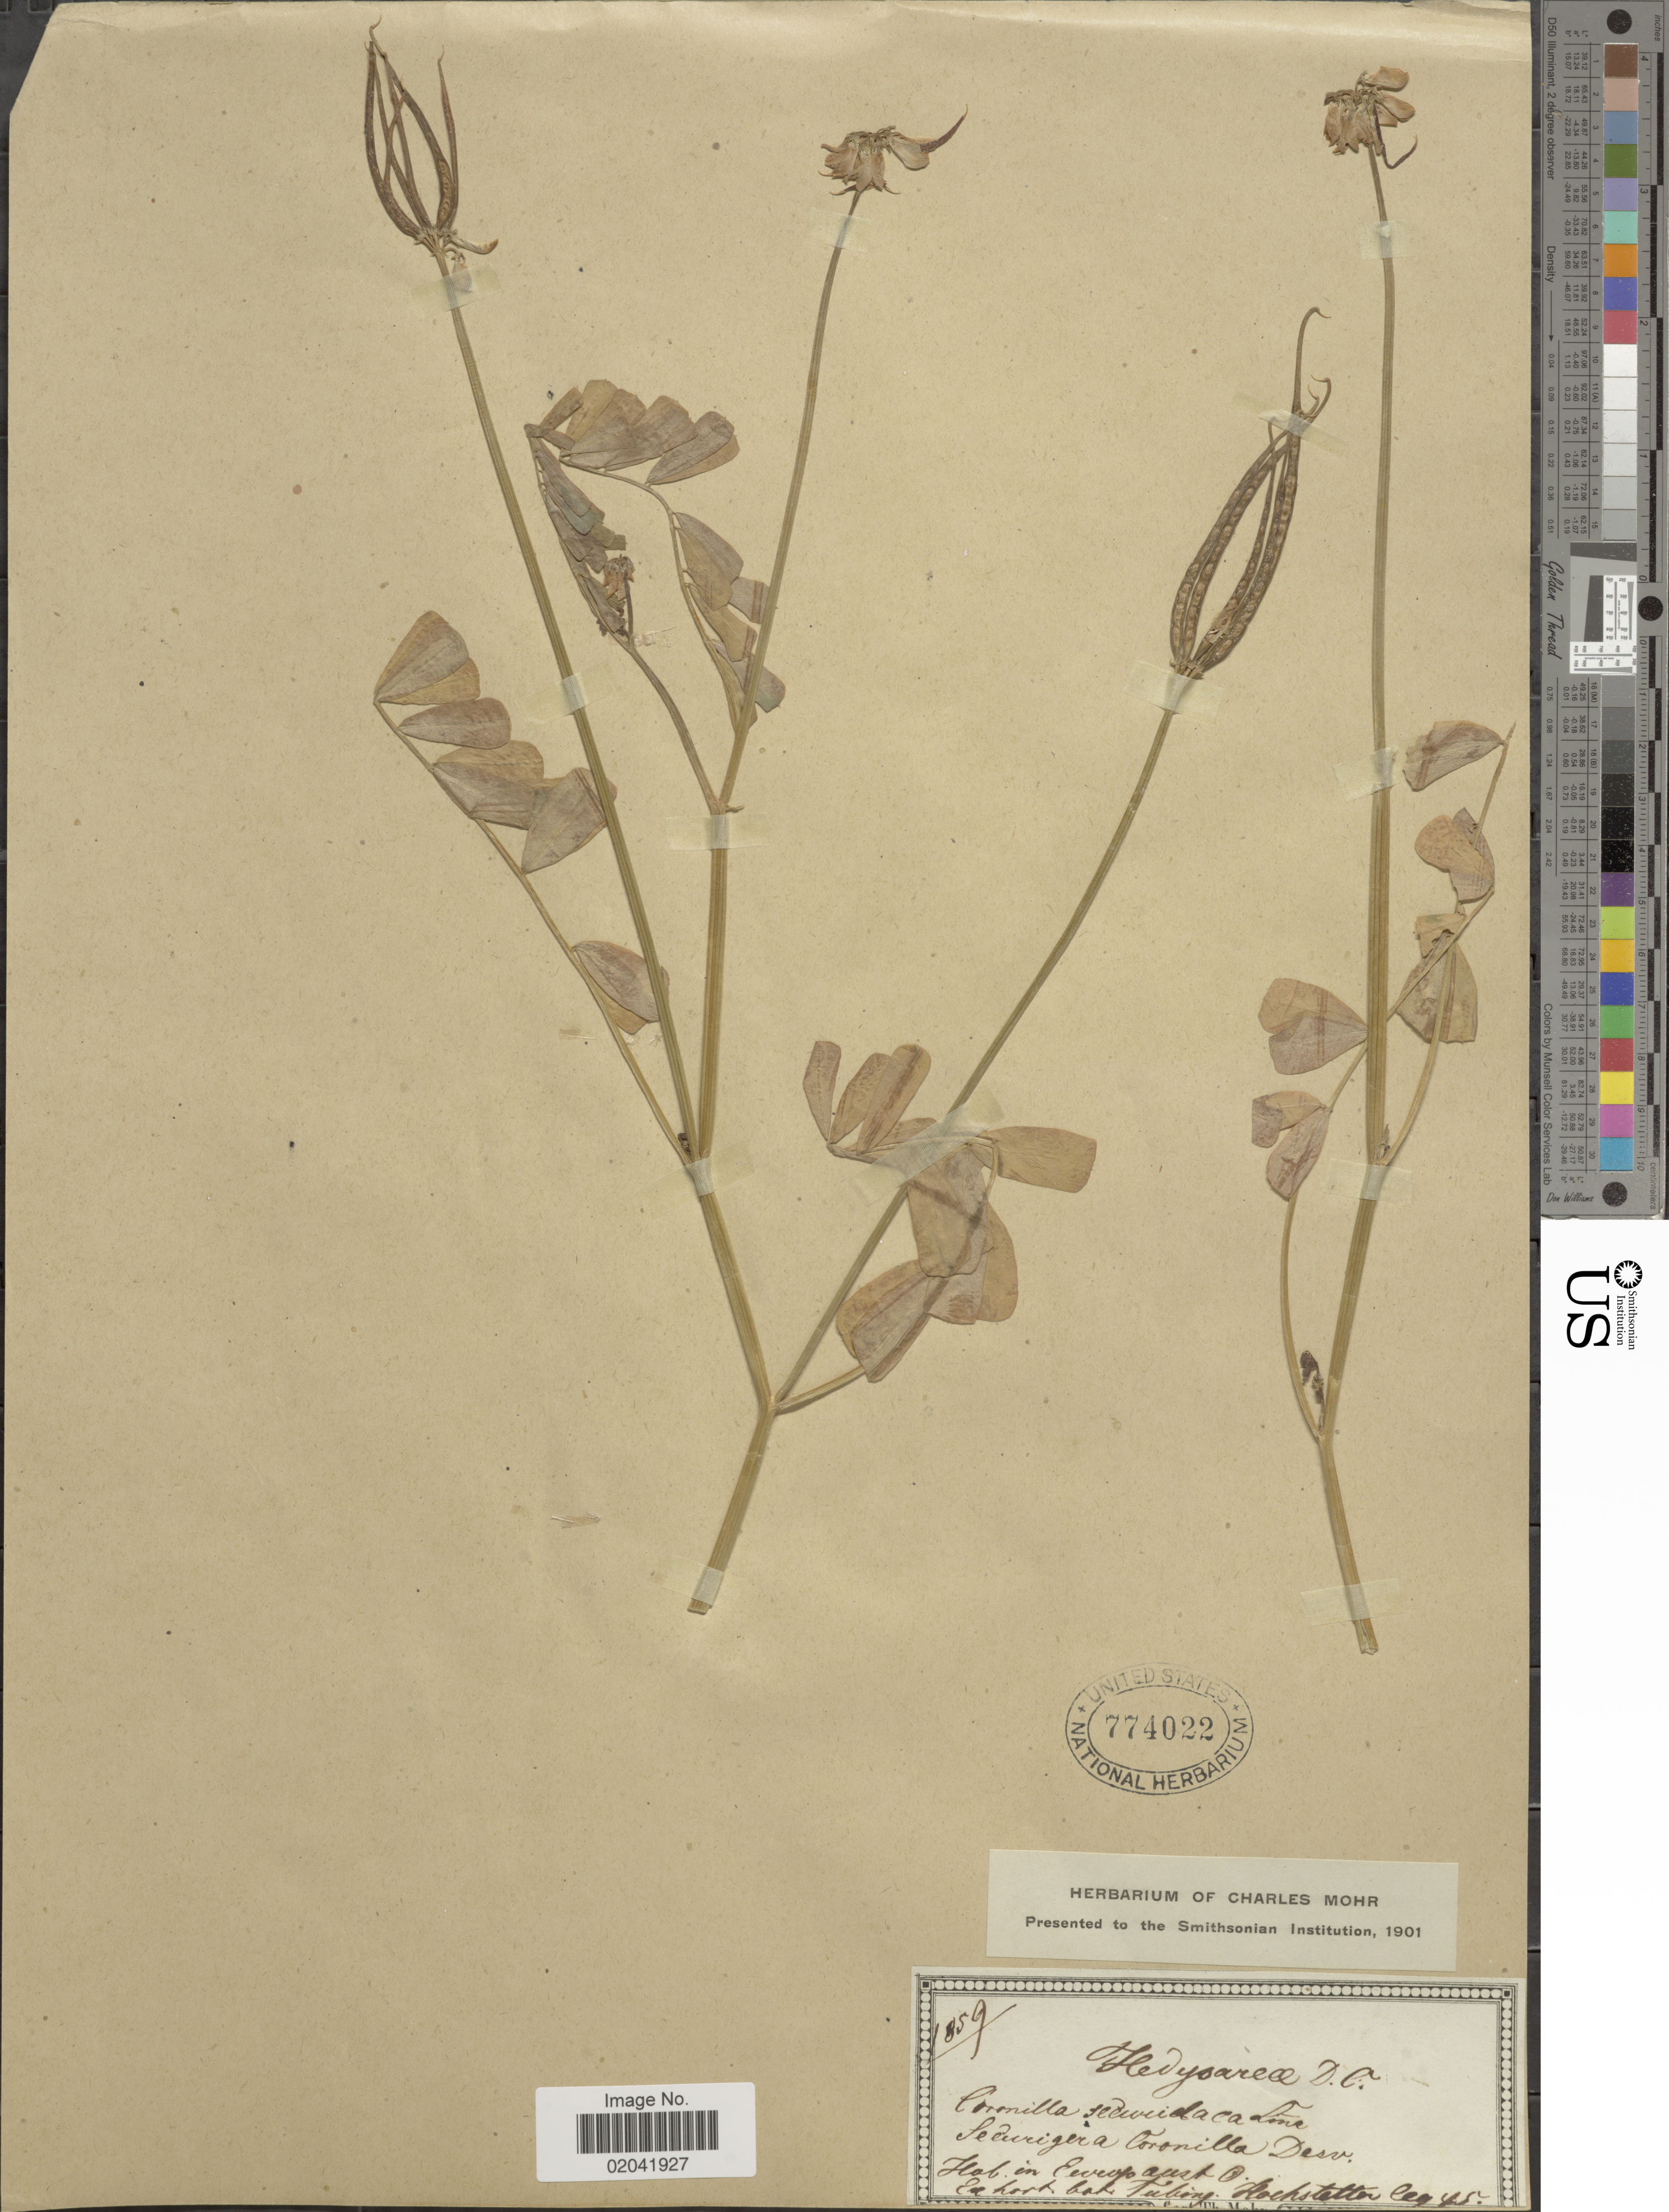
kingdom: Plantae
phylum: Tracheophyta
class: Magnoliopsida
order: Fabales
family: Fabaceae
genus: Coronilla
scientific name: Coronilla sp.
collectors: -. Hochstetter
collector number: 1859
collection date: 1845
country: Germany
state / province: Baden-Württemberg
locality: In Europ: austral.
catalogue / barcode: US 774022